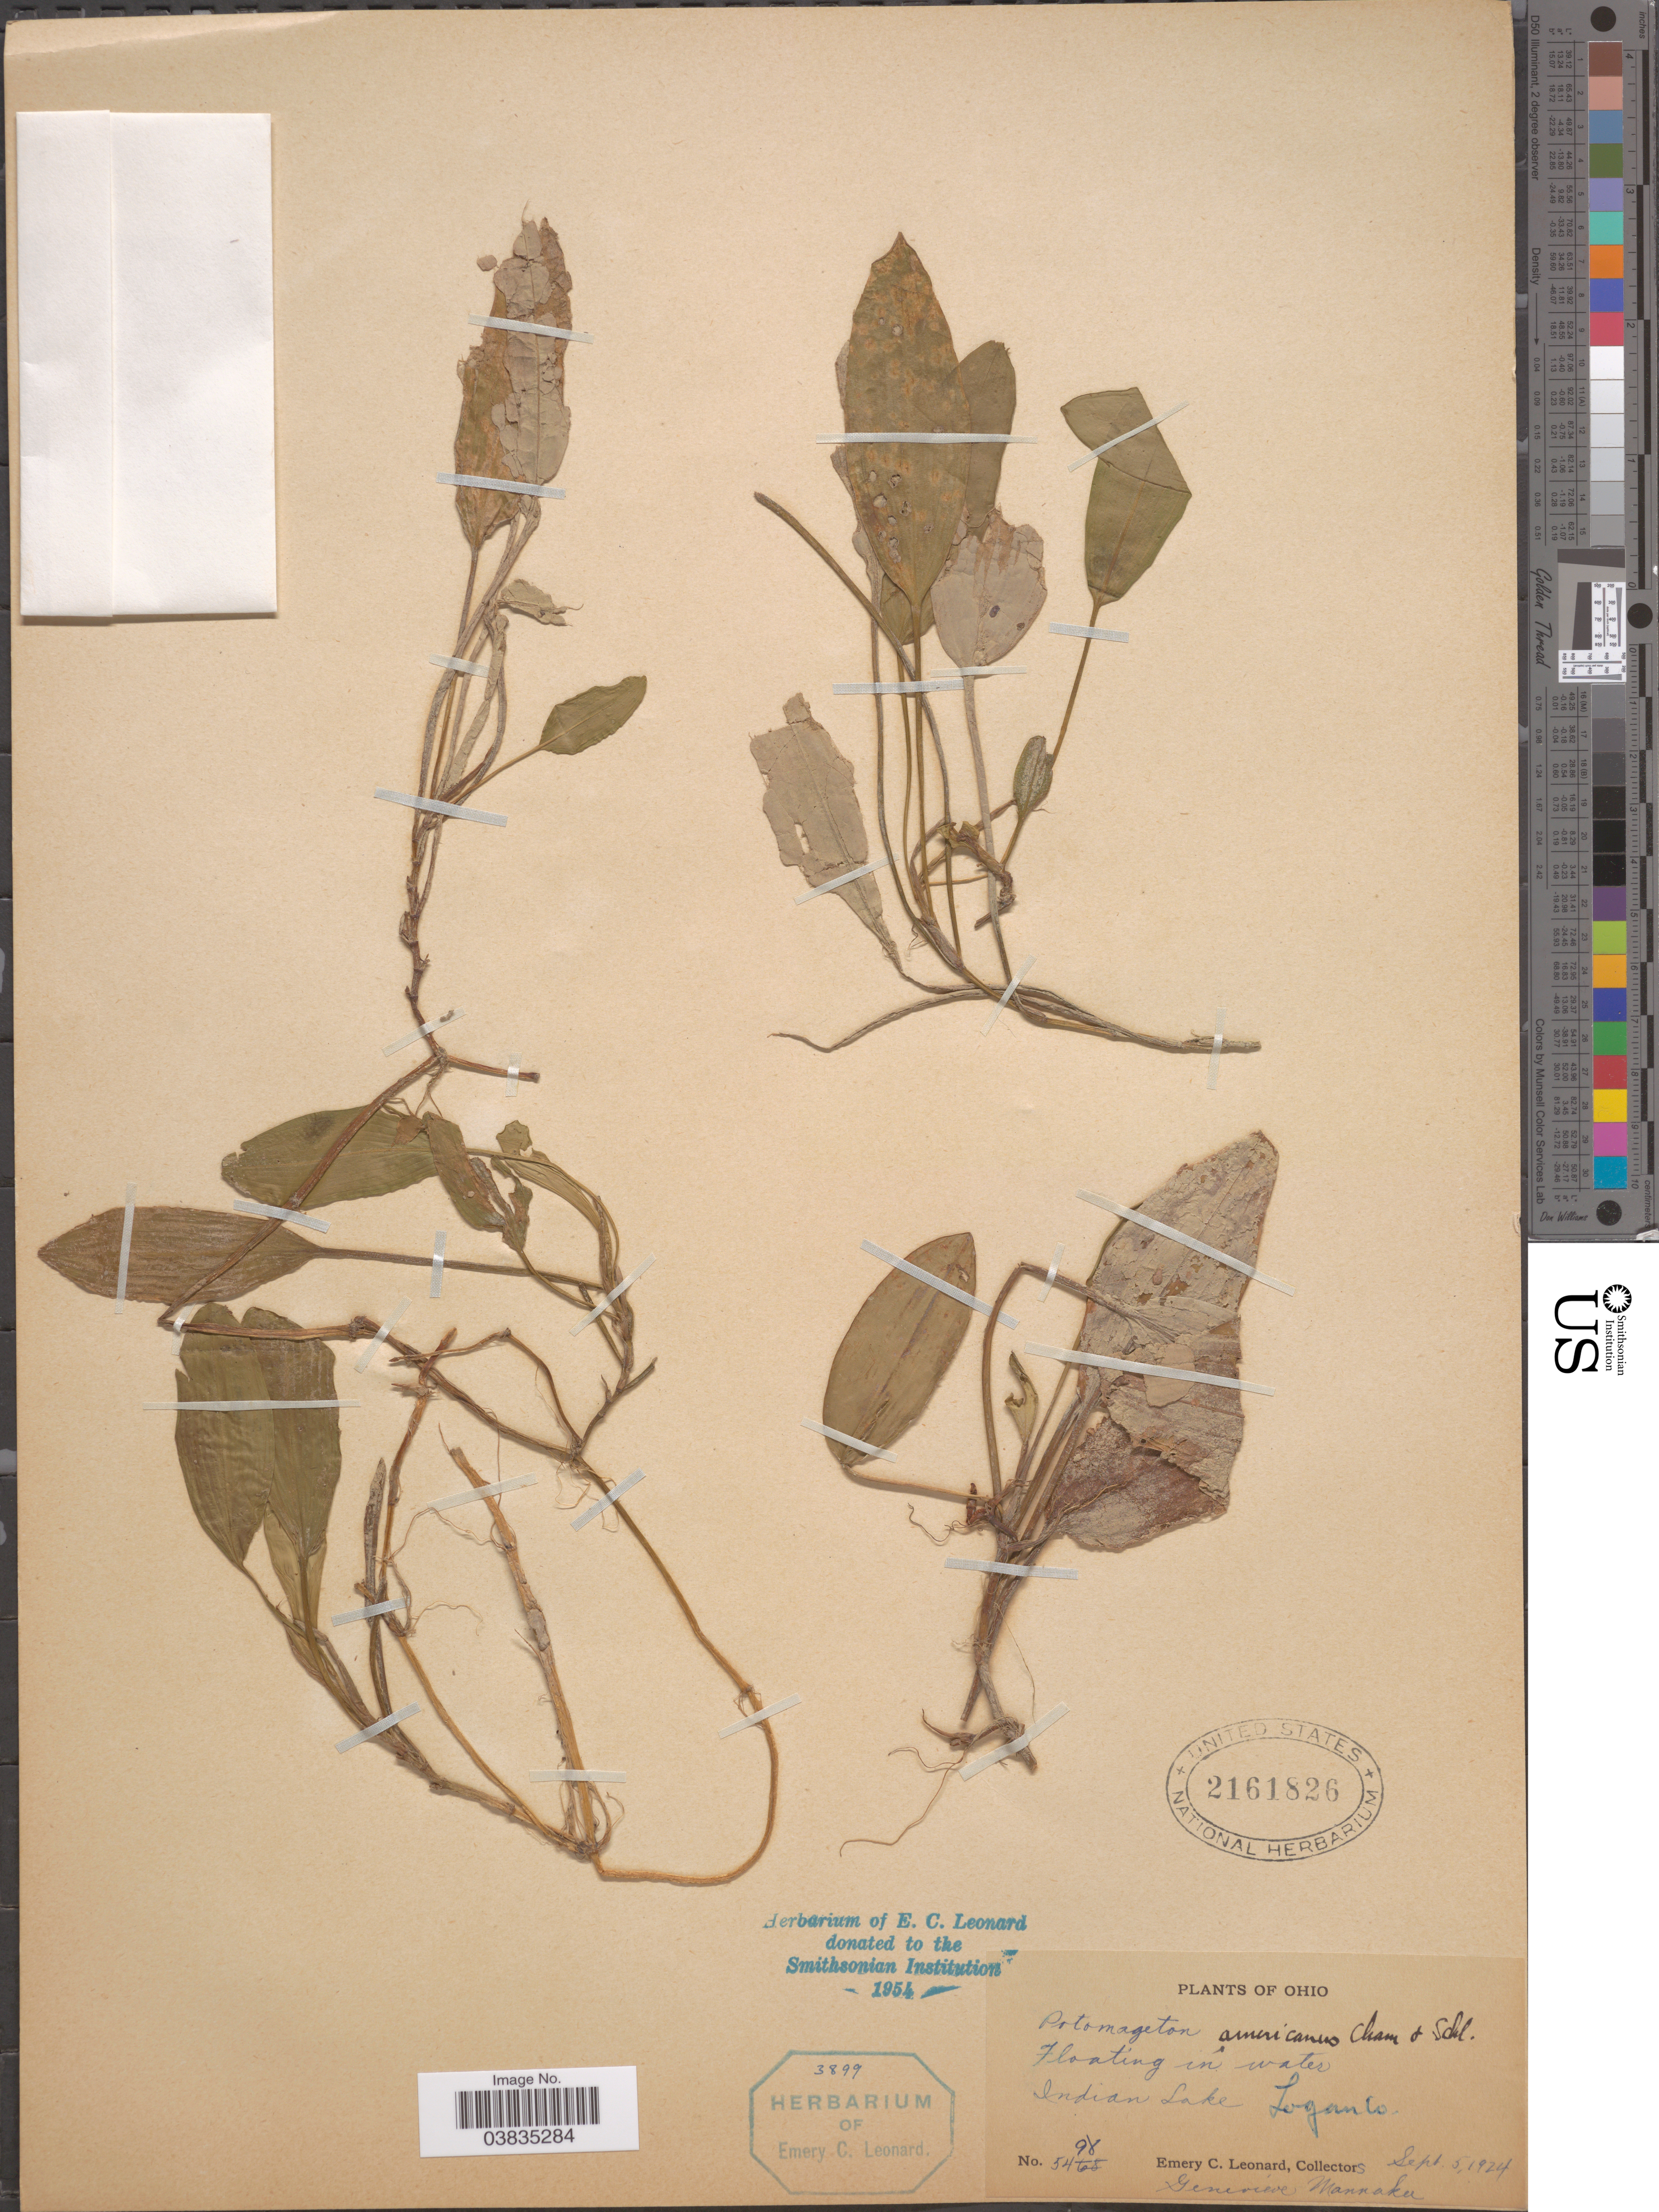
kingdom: Plantae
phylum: Tracheophyta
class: Liliopsida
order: Alismatales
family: Potamogetonaceae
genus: Potamogeton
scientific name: Potamogeton nodosus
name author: Poir.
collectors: E. C. Leonard & G. Mannakee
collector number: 5498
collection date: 1924-09-05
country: United States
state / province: Ohio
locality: Indian Lake, Logan Co.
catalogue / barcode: US 2161826